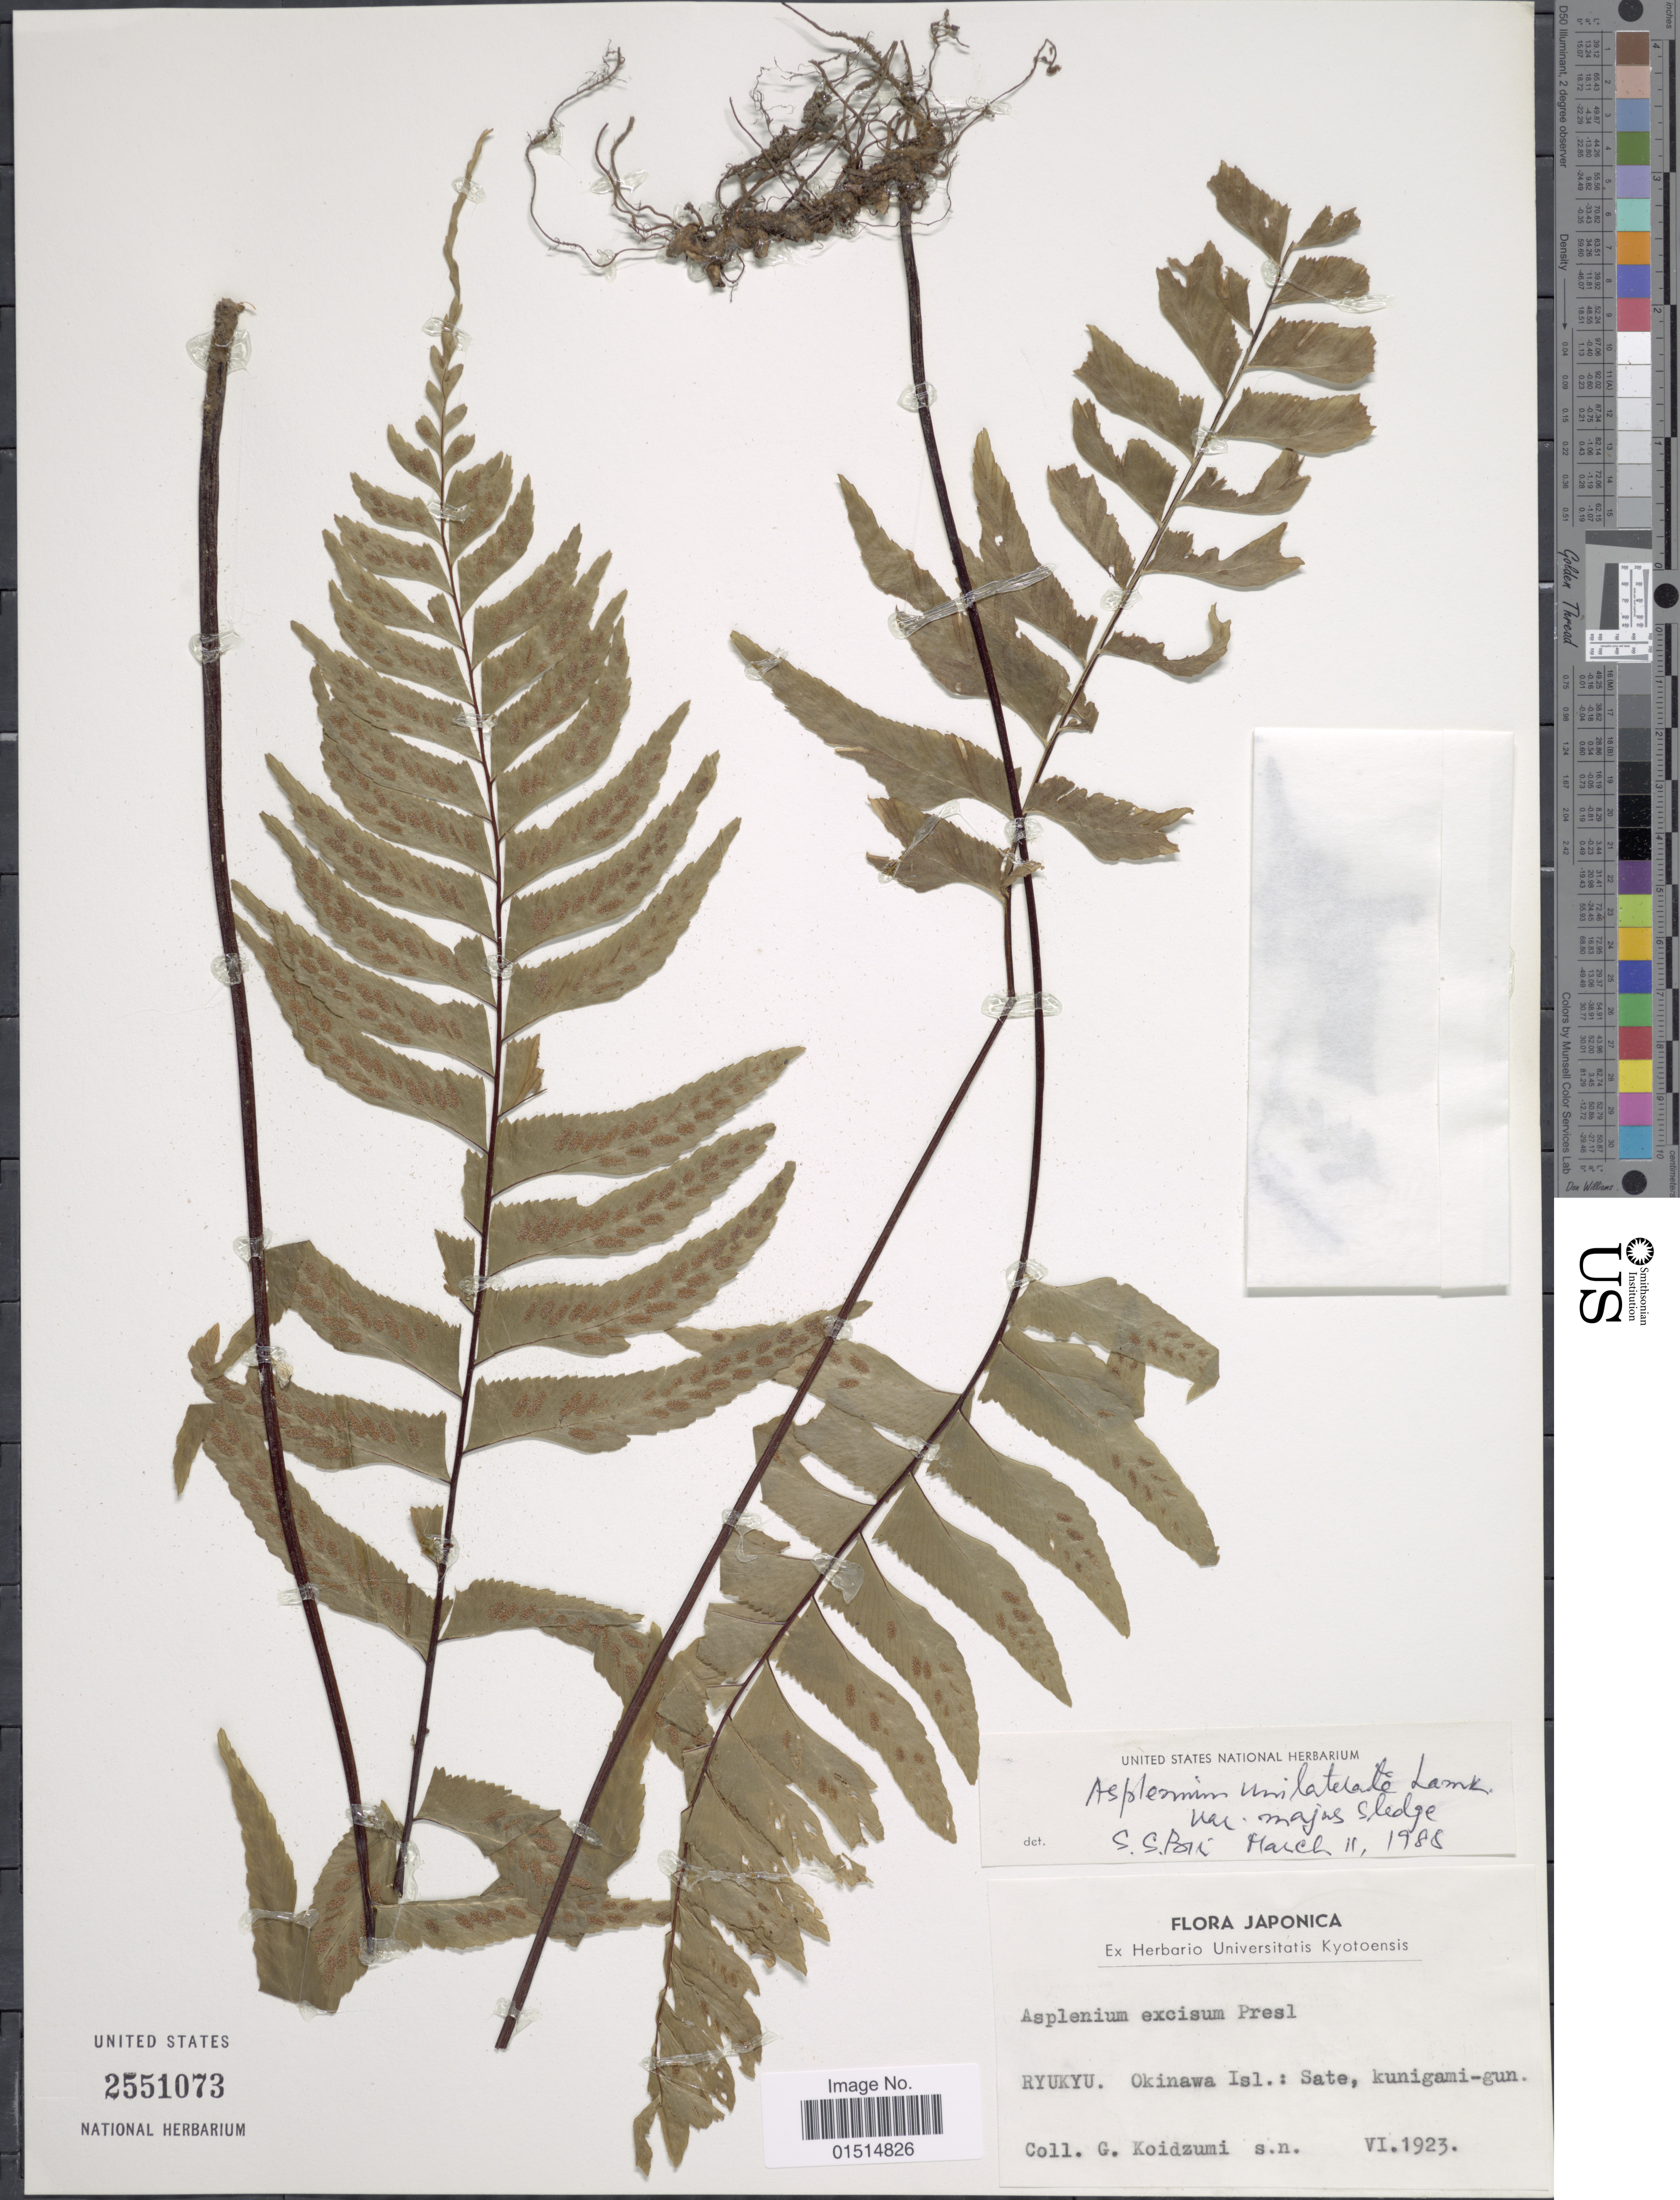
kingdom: Plantae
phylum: Tracheophyta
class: Polypodiopsida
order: Polypodiales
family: Aspleniaceae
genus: Hymenasplenium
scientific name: Hymenasplenium excisum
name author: C. Presl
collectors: G. Koidzumi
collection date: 1923-06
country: Japan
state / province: Okinawa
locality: Ryukyu: srare, kunigami - gun. Japonica.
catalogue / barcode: US 2551073